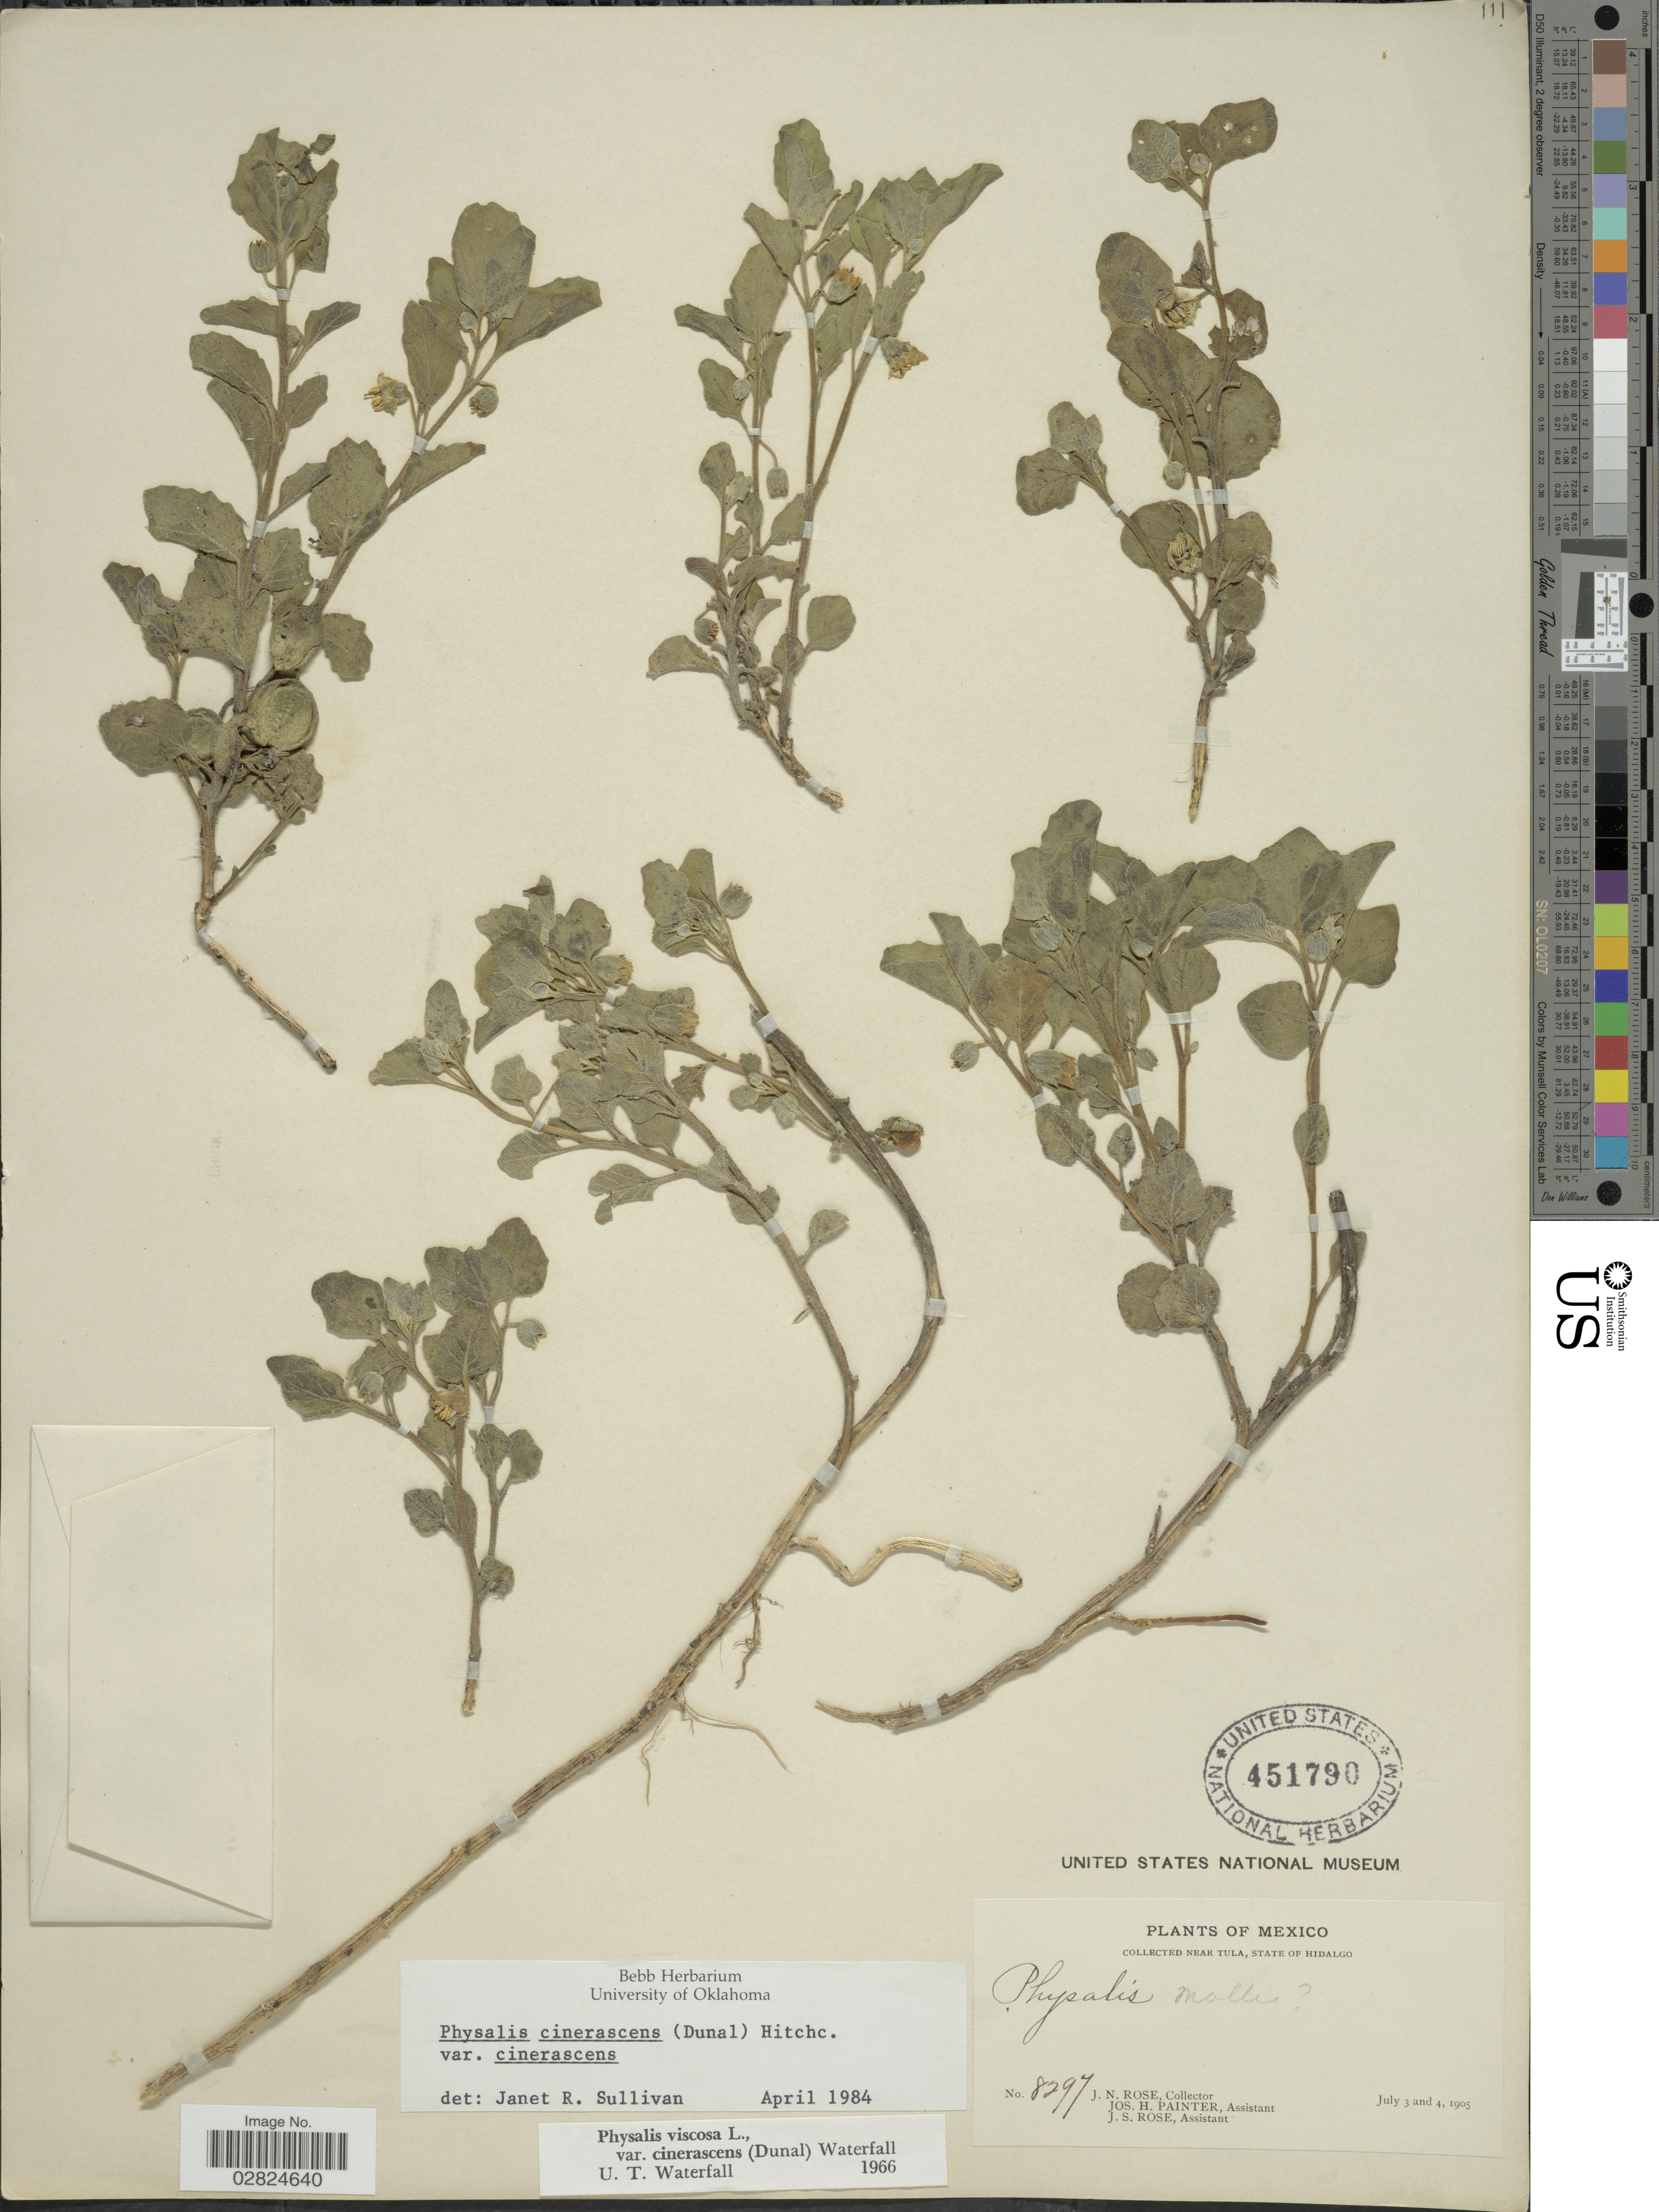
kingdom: Plantae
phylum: Tracheophyta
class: Magnoliopsida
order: Solanales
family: Solanaceae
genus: Physalis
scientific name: Physalis cinerascens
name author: (Dunal) Hitchc.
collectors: J. N. Rose, J. H. Painter & J. S. Rose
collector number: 8297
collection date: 1905-07-03/1905-07-04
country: Mexico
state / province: Hidalgo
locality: Near Tula.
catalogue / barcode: US 451790